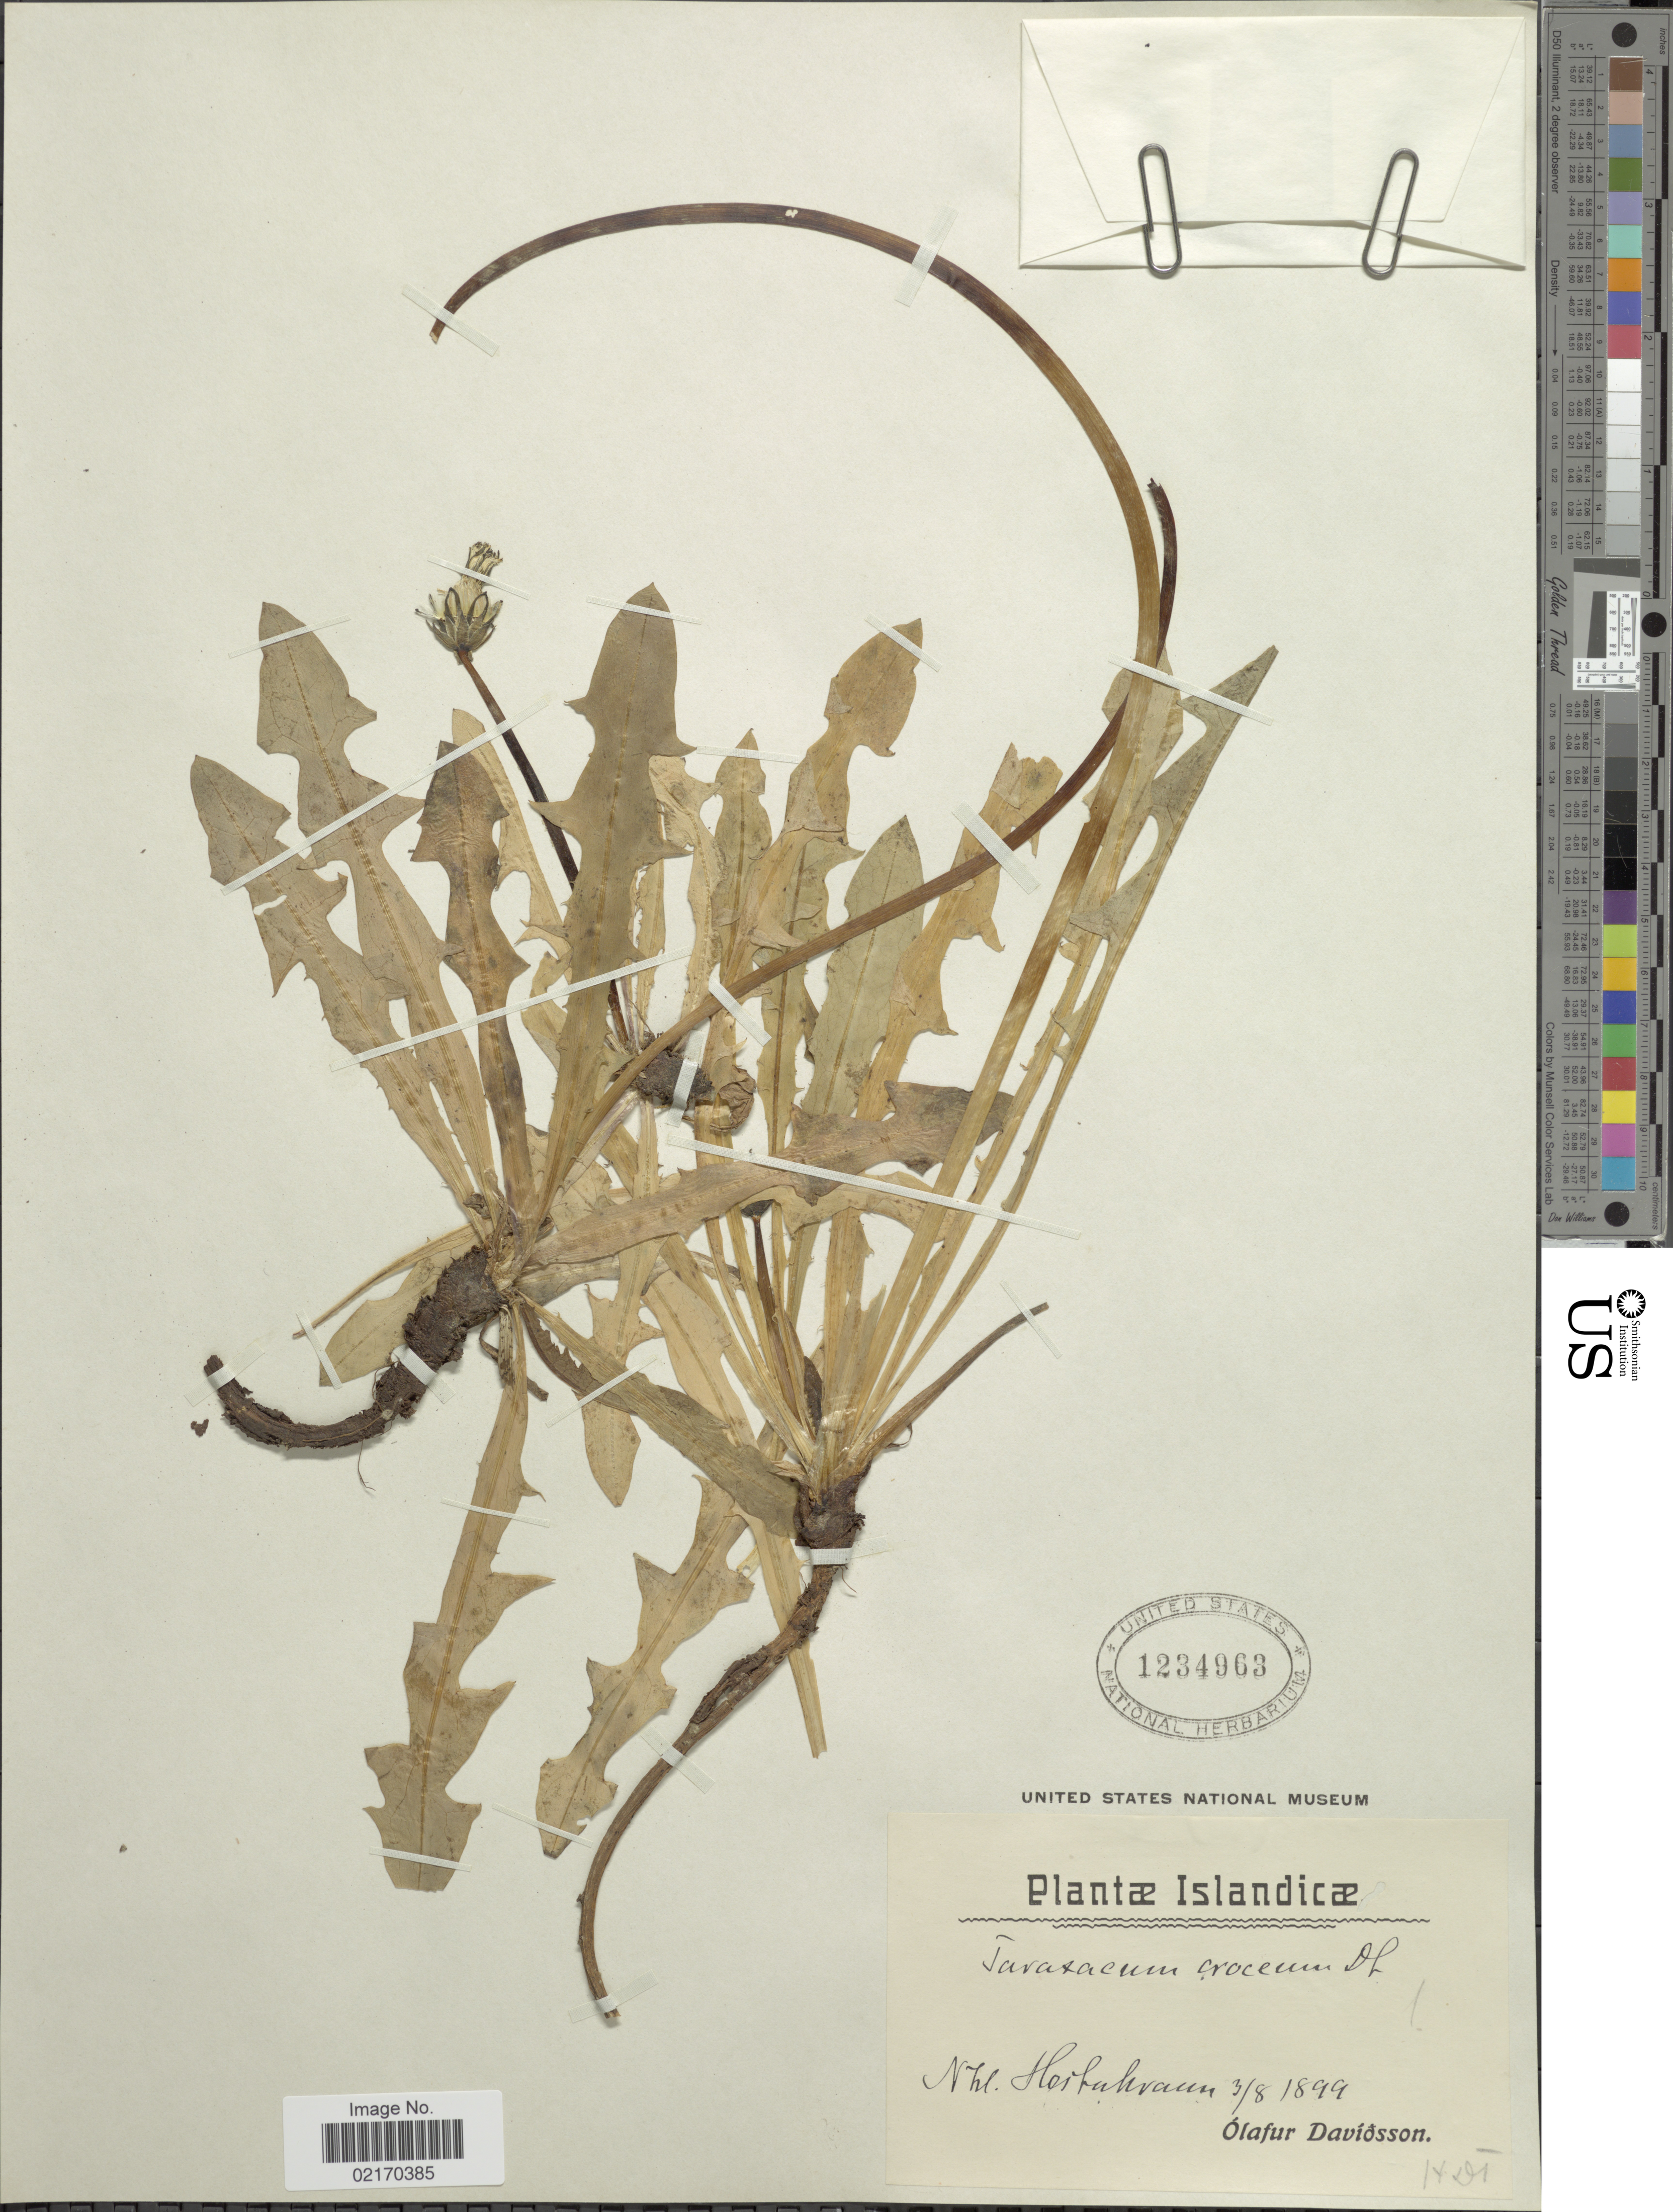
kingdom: Plantae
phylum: Tracheophyta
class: Magnoliopsida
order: Asterales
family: Asteraceae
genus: Taraxacum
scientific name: Taraxacum croceum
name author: Dahlst.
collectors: O. Davidsson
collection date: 1899-08-03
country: Iceland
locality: Nhl. Hestahraun, Islandicae.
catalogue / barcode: US 1234963